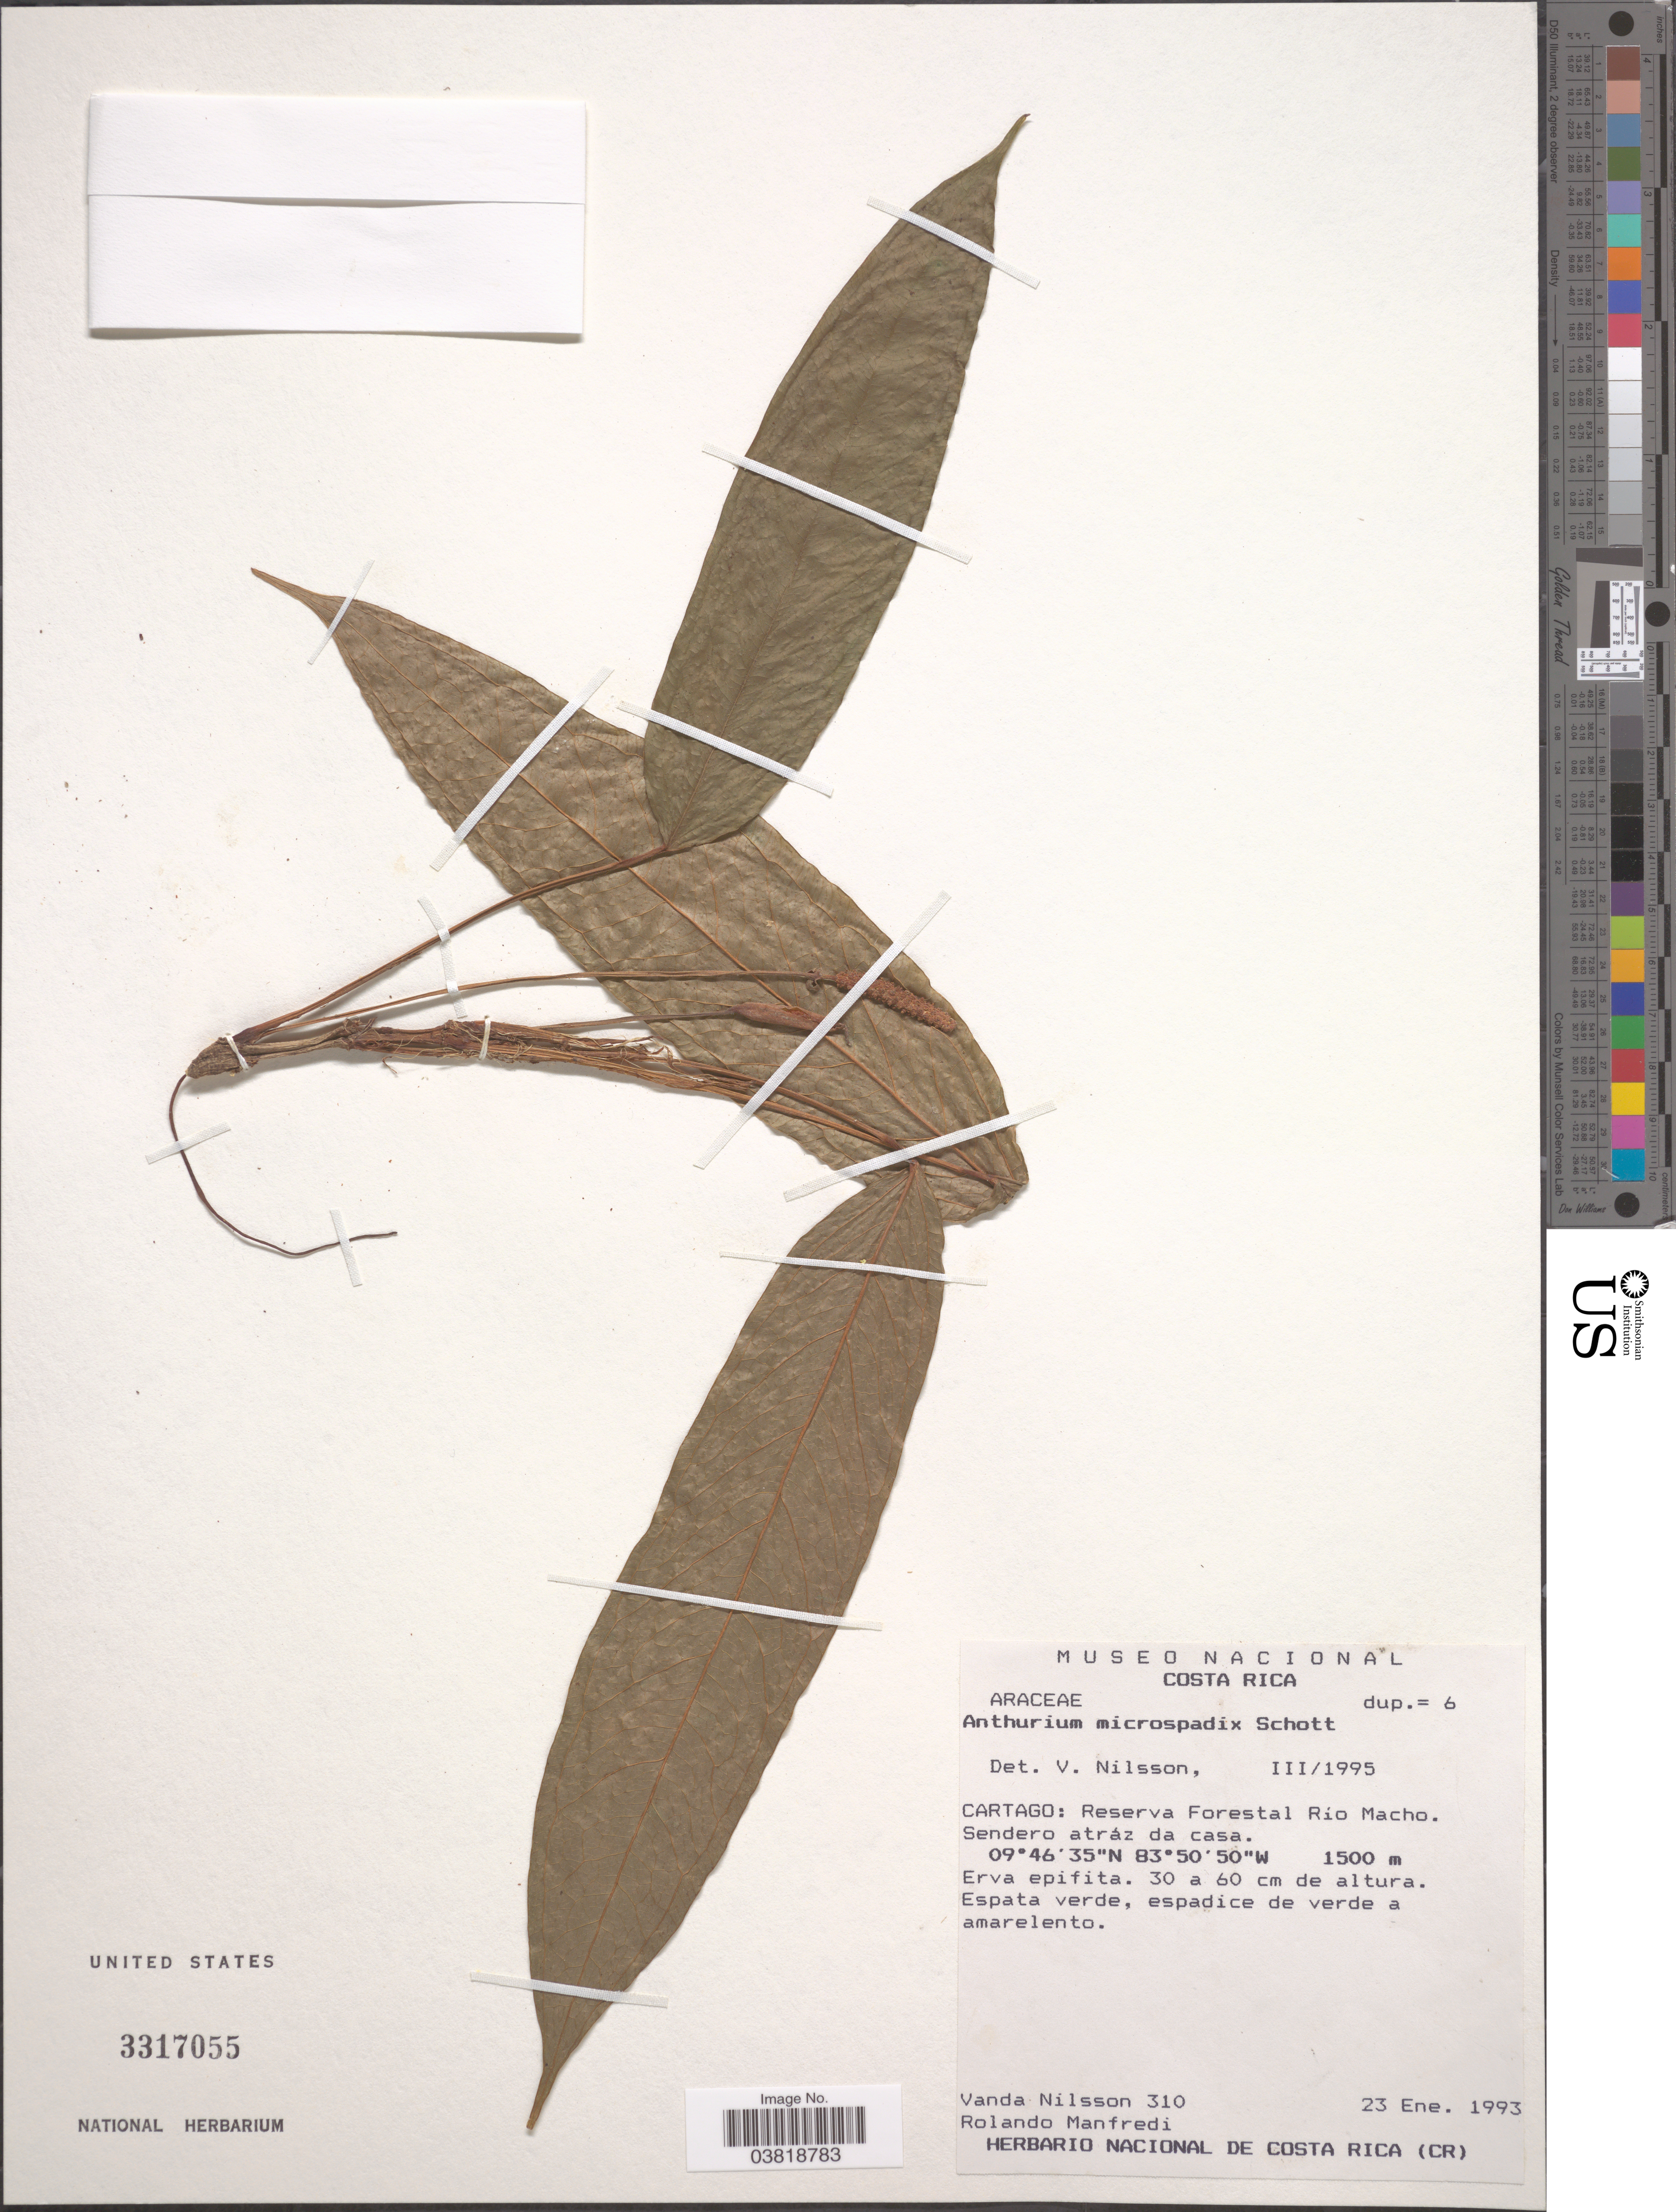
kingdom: Plantae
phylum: Tracheophyta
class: Liliopsida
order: Alismatales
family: Araceae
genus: Anthurium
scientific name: Anthurium microspadix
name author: Schott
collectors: V. Nilsson & R. Manfredi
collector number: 310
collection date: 1993-01-23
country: Costa Rica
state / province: Cartago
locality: Reserva Forestal Río Macho. Sendero atráz da casa.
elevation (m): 1500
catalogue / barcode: US 3317055